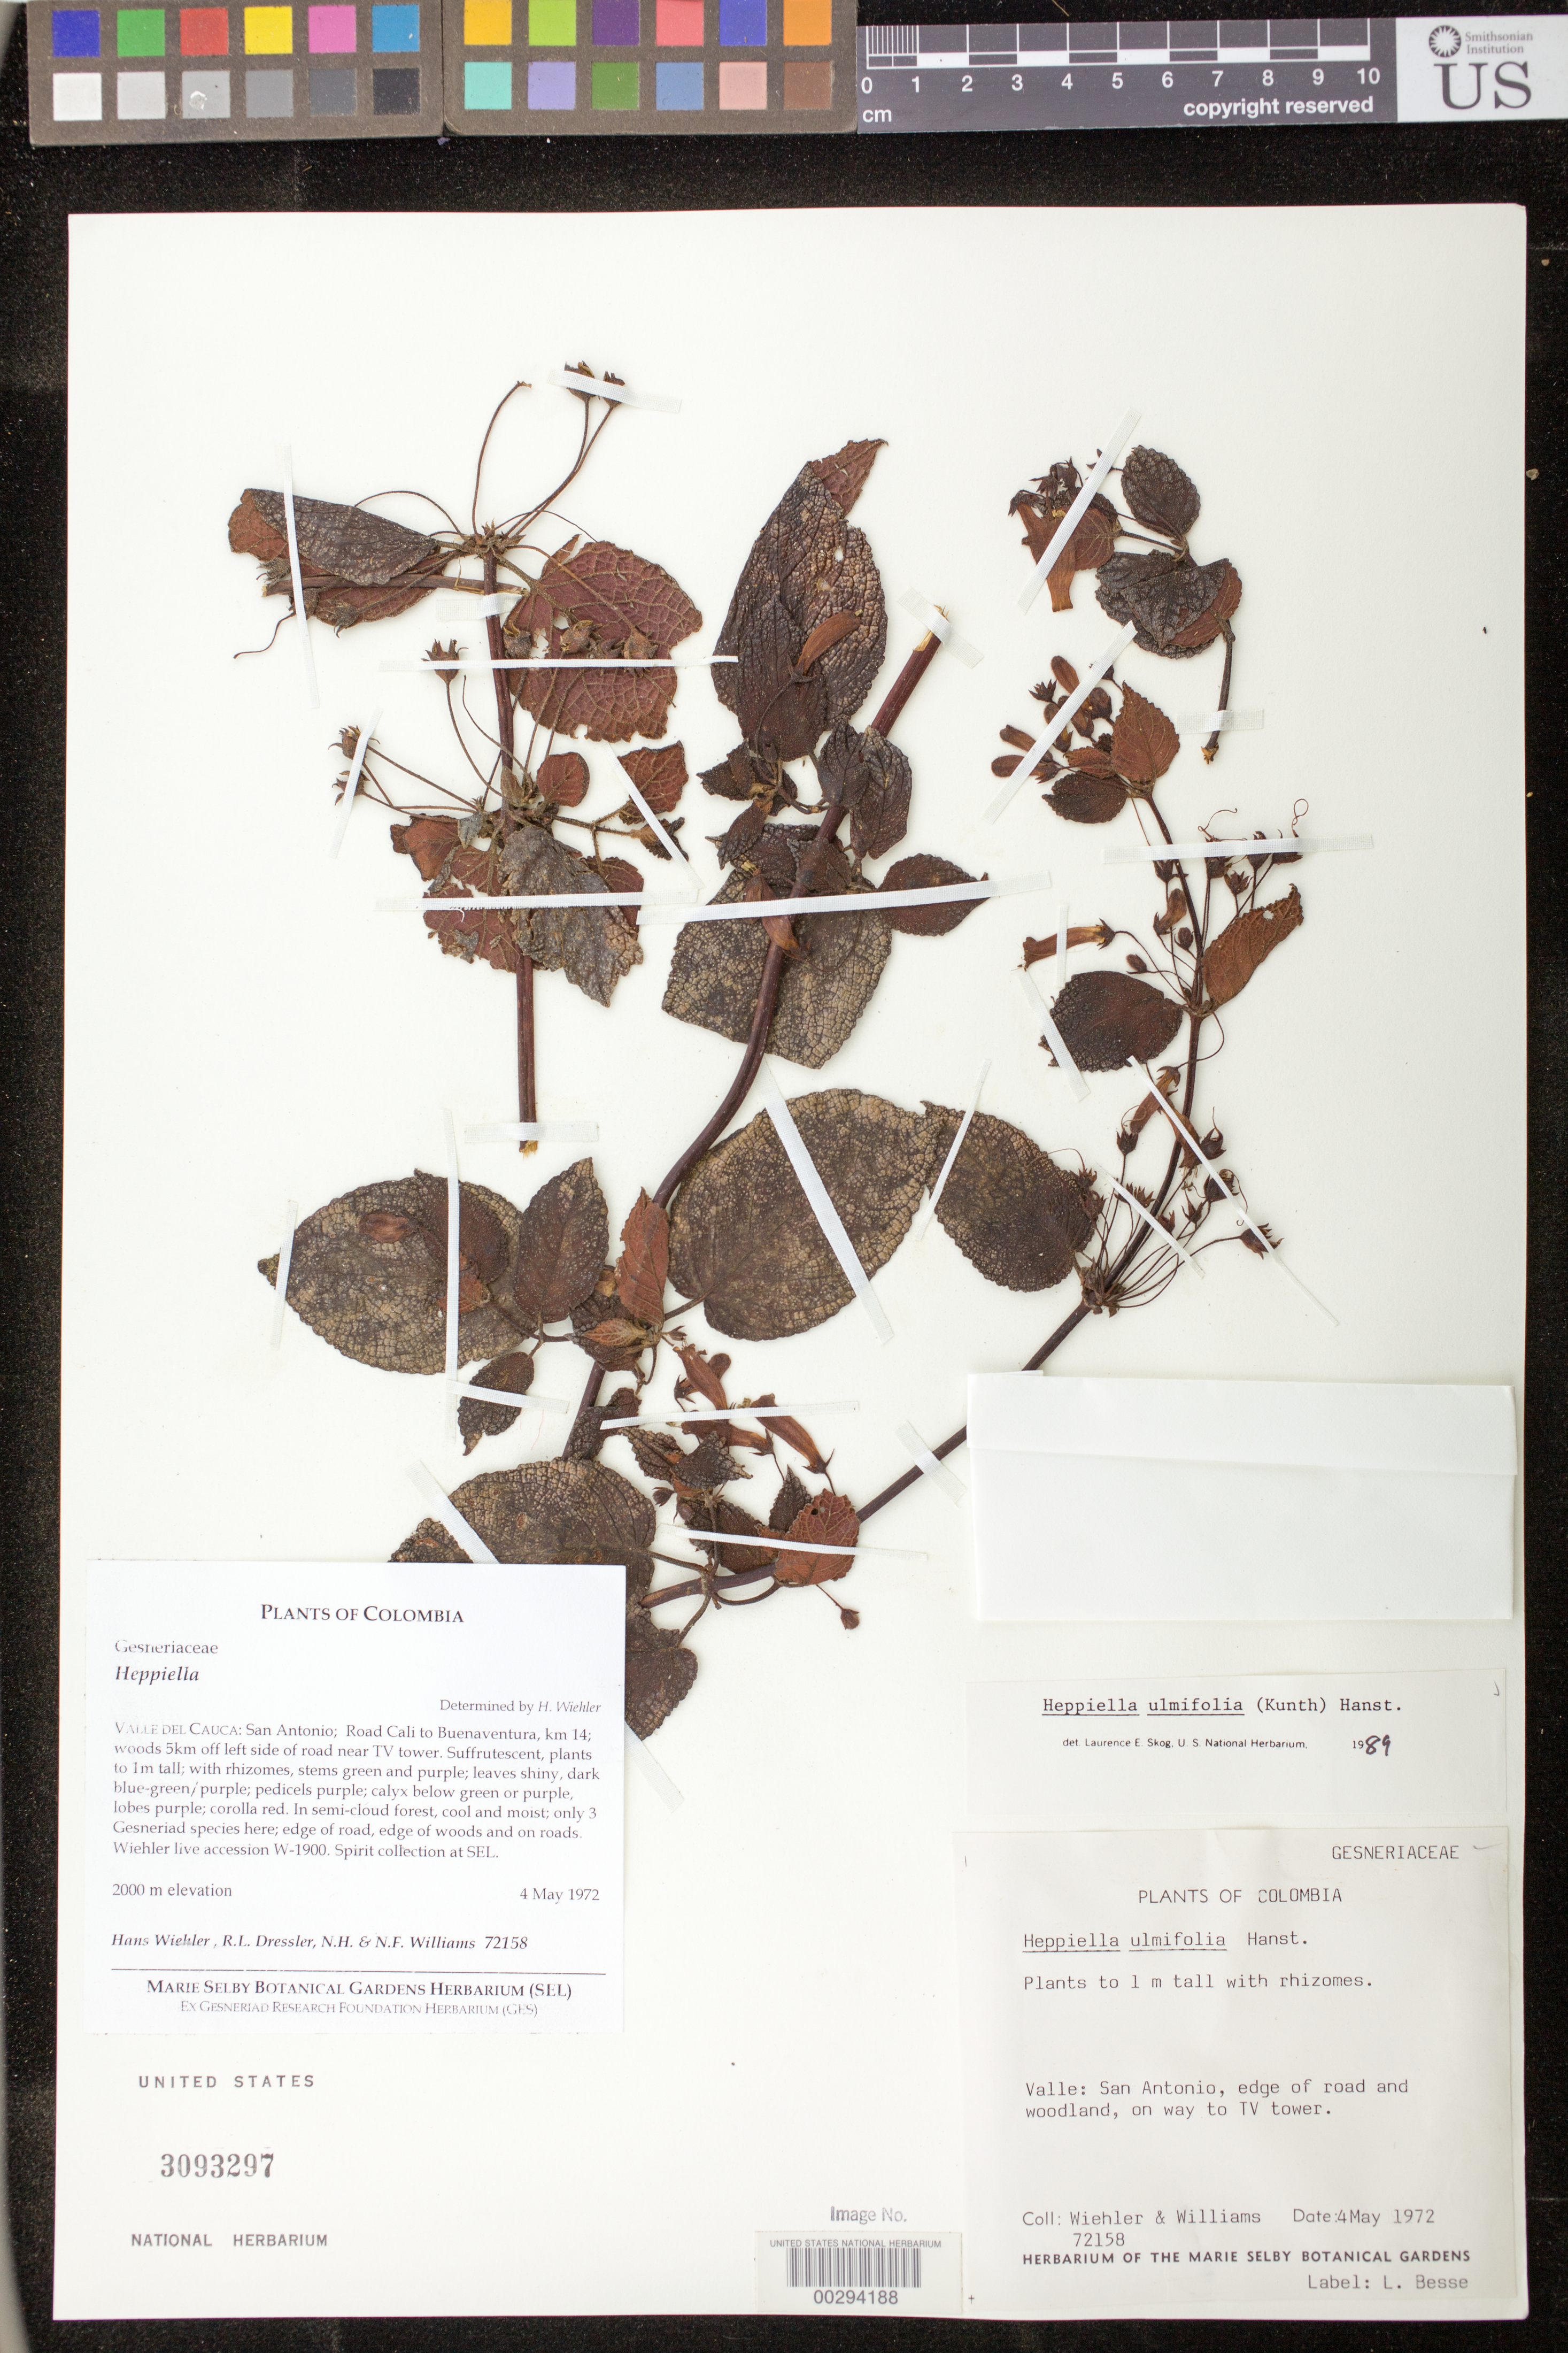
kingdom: Plantae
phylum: Tracheophyta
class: Magnoliopsida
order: Lamiales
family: Gesneriaceae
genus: Heppiella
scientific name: Heppiella ulmifolia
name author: (Kunth) Hanst.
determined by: Skog, Laurence E.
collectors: H. J. Wiehler, R. Dressler, N. H. Williams & N. Williams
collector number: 72158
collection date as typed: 04 May 1972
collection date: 1972-05-04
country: Colombia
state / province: Valle del Cauca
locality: Valle del Cauca: San Antonio; road Cali to Buenaventura, km 14; woods 5 km off left side of road near TV tower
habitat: edge of road and woodland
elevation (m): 2000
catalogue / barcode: US 3093297